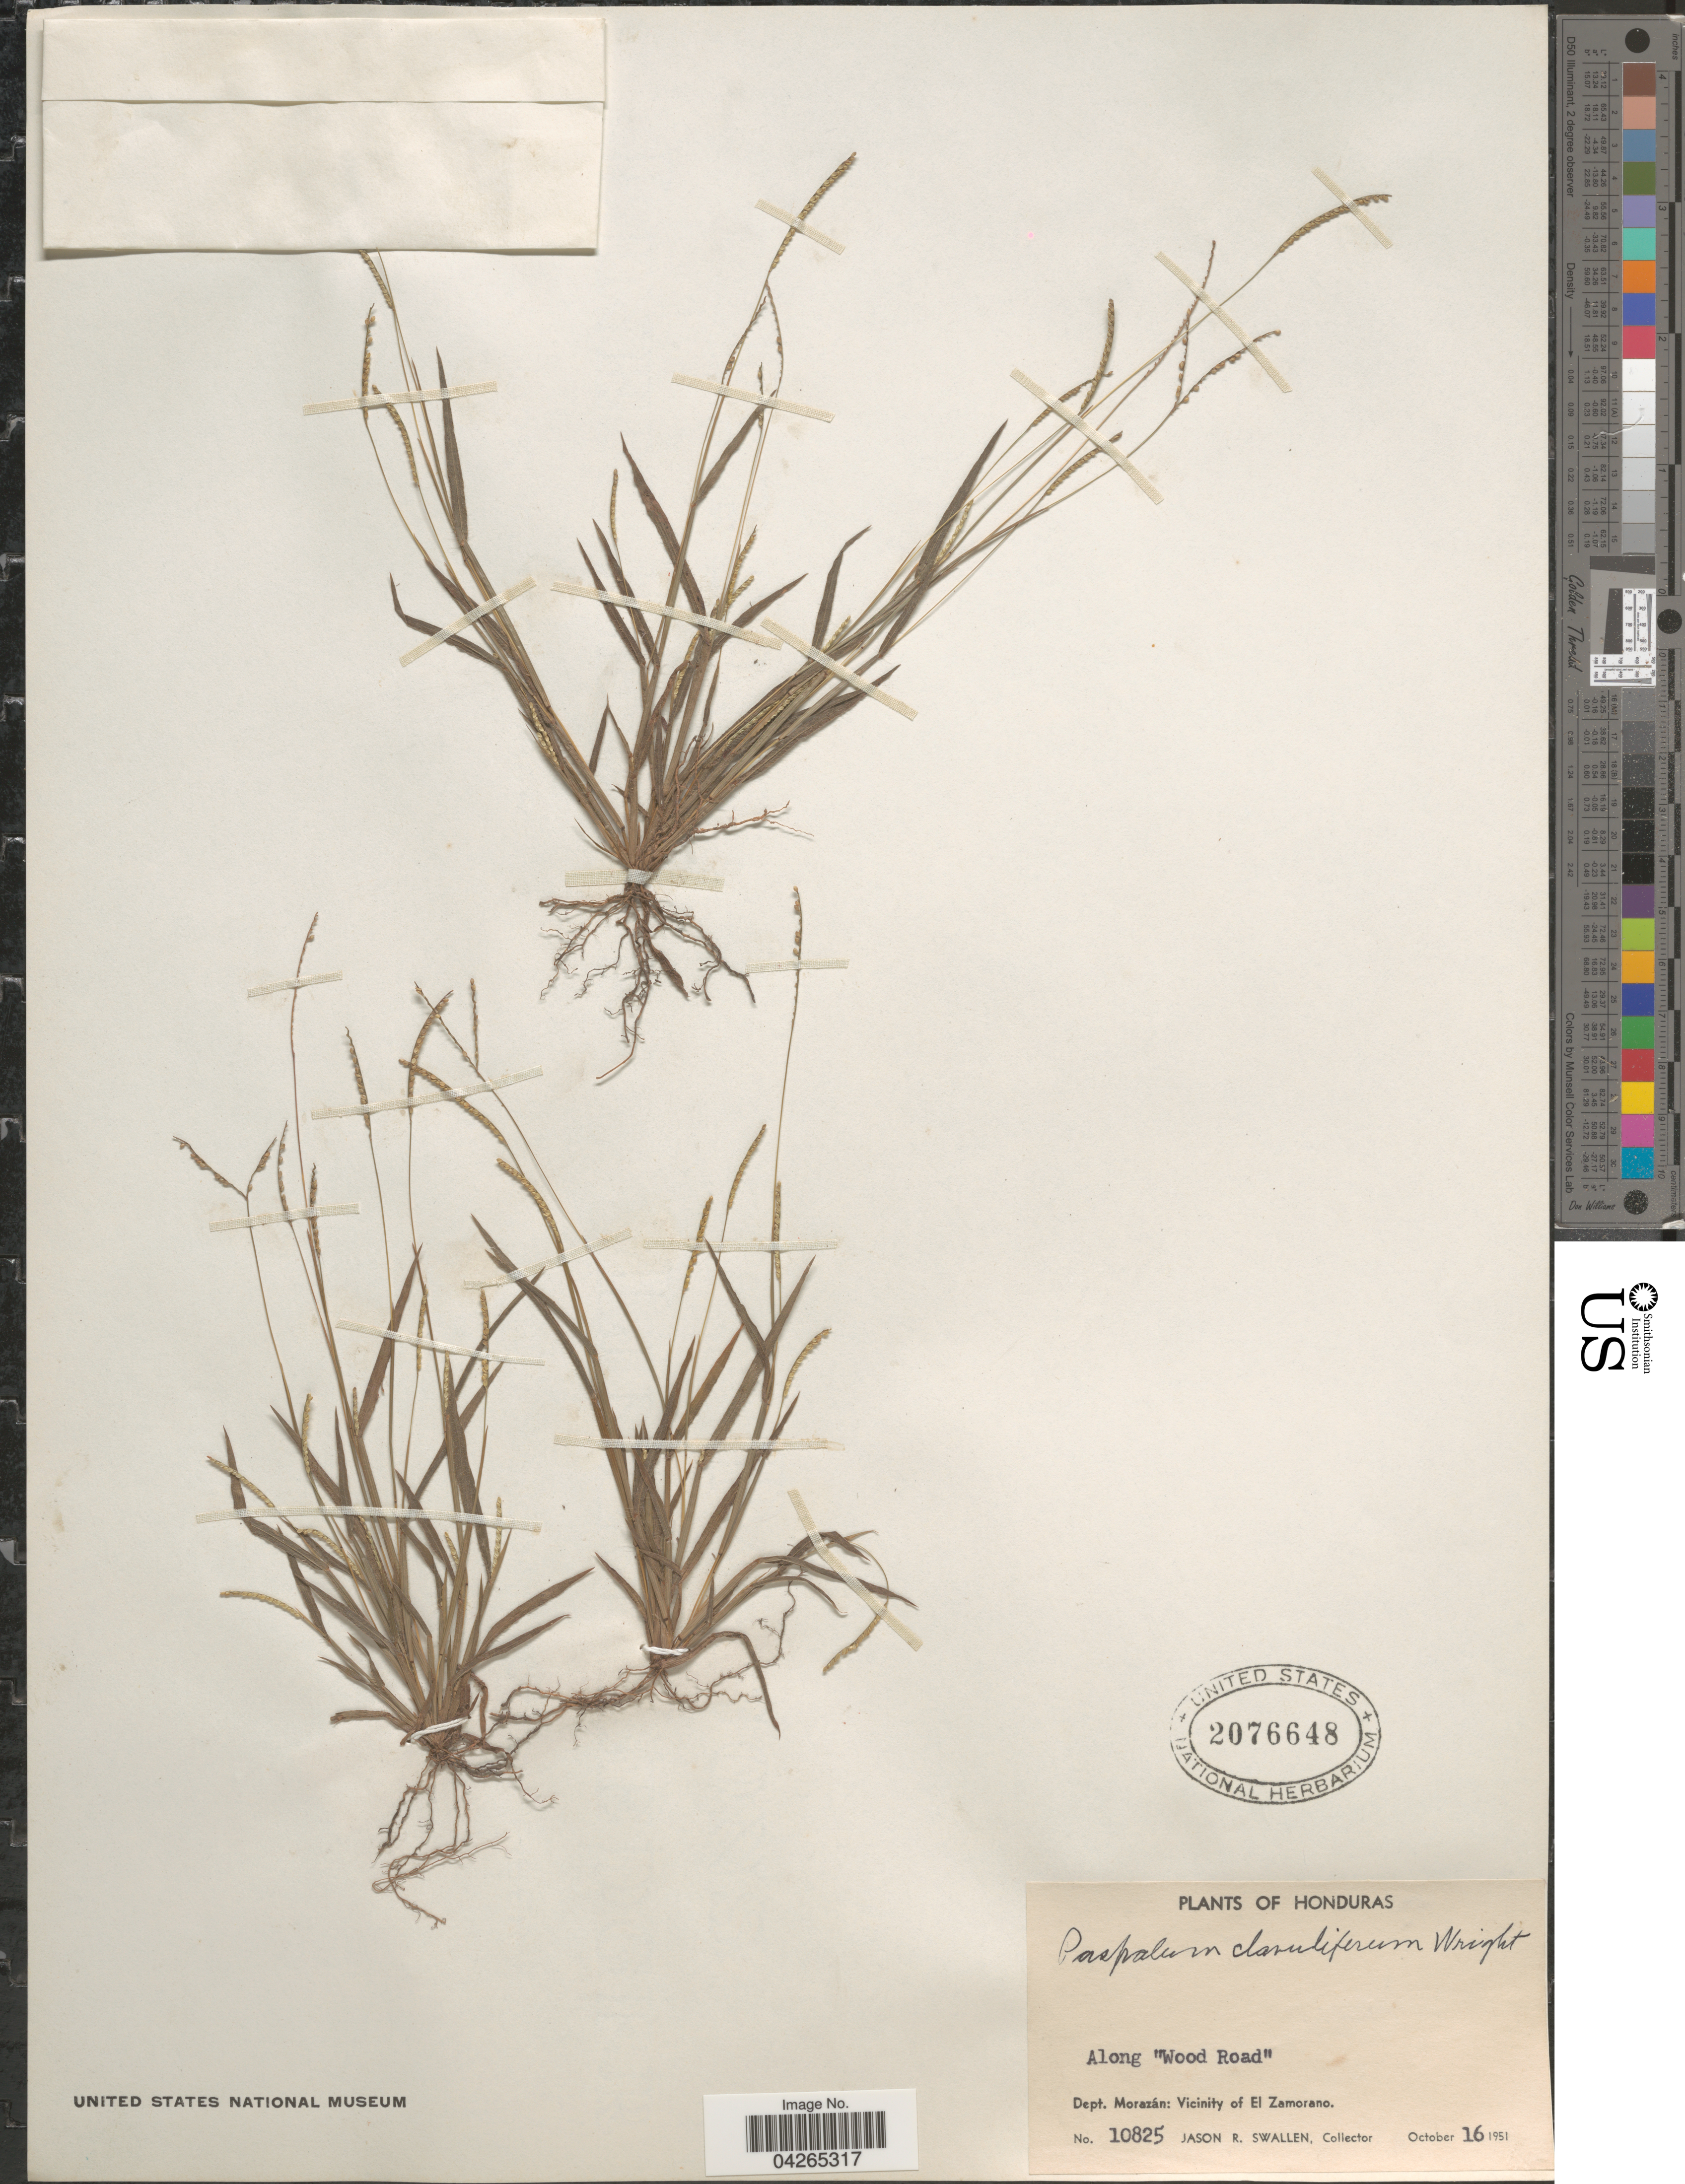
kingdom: Plantae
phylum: Tracheophyta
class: Liliopsida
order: Poales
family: Poaceae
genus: Paspalum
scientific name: Paspalum claviliferum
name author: C. Wright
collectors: J. R. Swallen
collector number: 10825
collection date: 1951-10-16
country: Honduras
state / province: Fco. Morazán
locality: Along "Wood Road". Dept. Morazán: Vicinity of El Zamorano.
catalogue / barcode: US 2076648